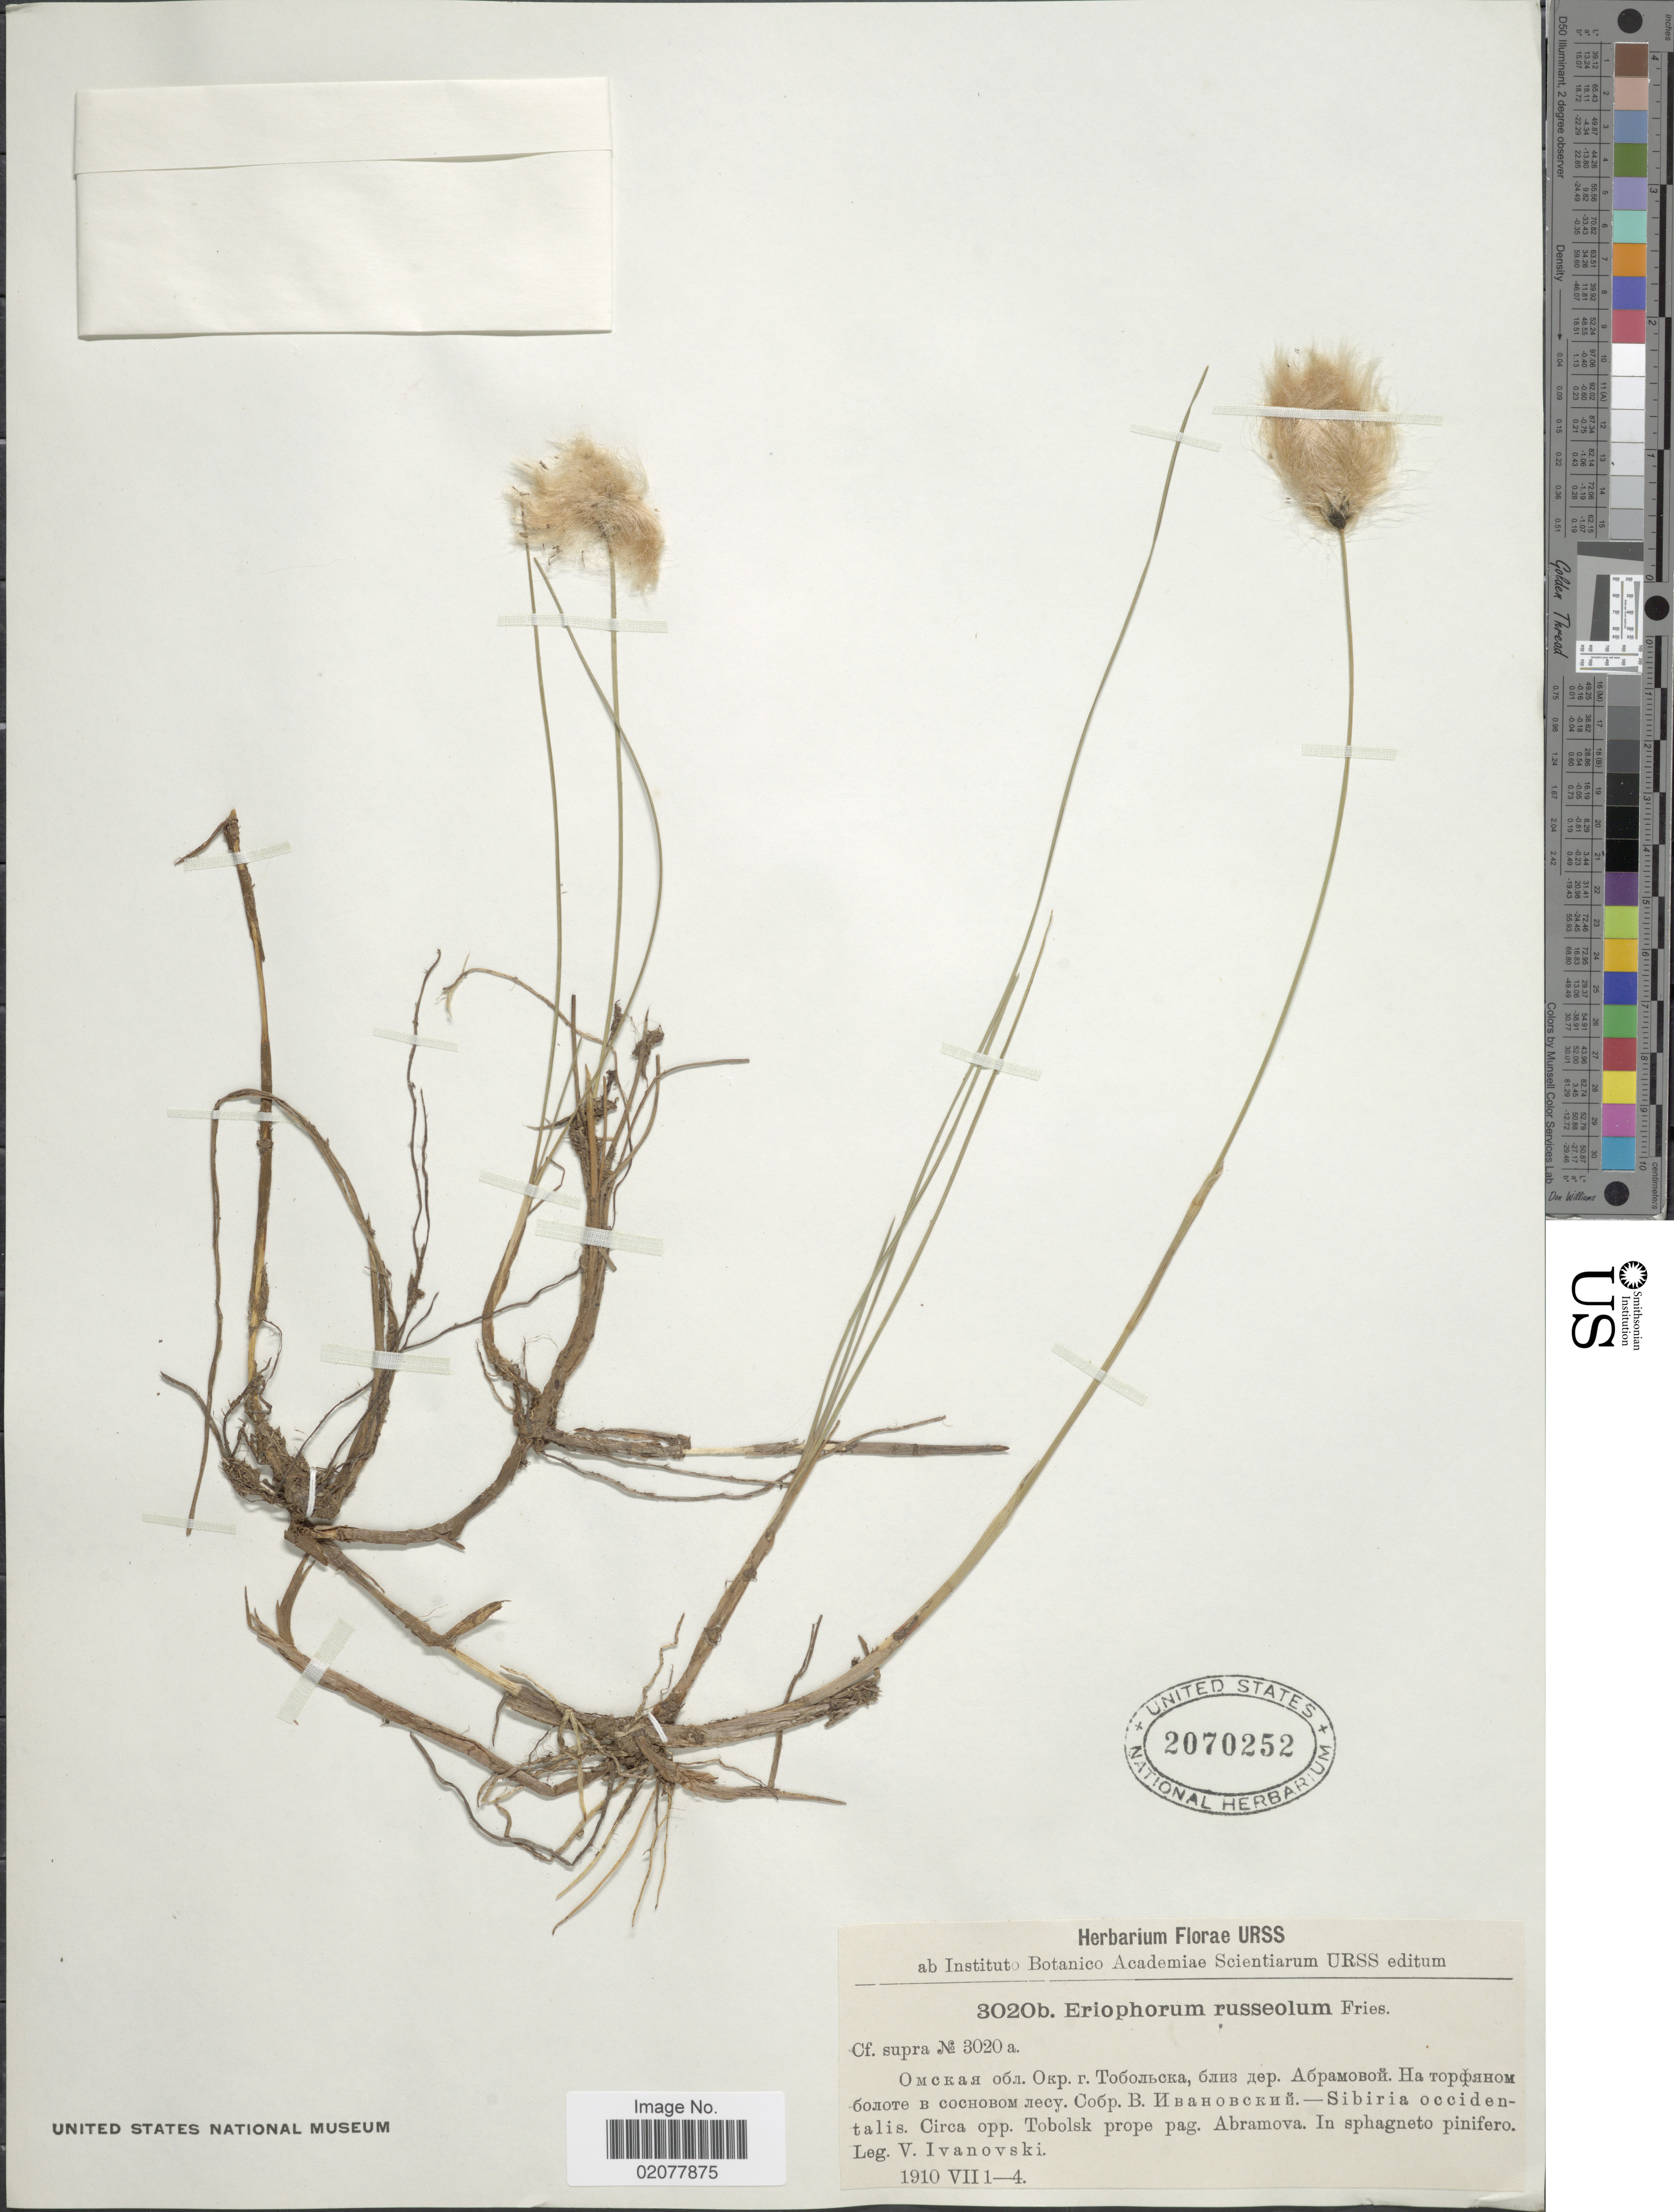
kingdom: Plantae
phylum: Tracheophyta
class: Liliopsida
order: Poales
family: Cyperaceae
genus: Eriophorum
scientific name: Eriophorum chamissonis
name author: C.A. Mey.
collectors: V. Ivanovski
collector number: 3020b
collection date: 1910-07-01/1910-07-04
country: Russian Federation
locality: Sibiria occidentalis. Circa opp. Tobolsk prope pag. Abramova. In sphagneto pinifero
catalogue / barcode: US 2070252